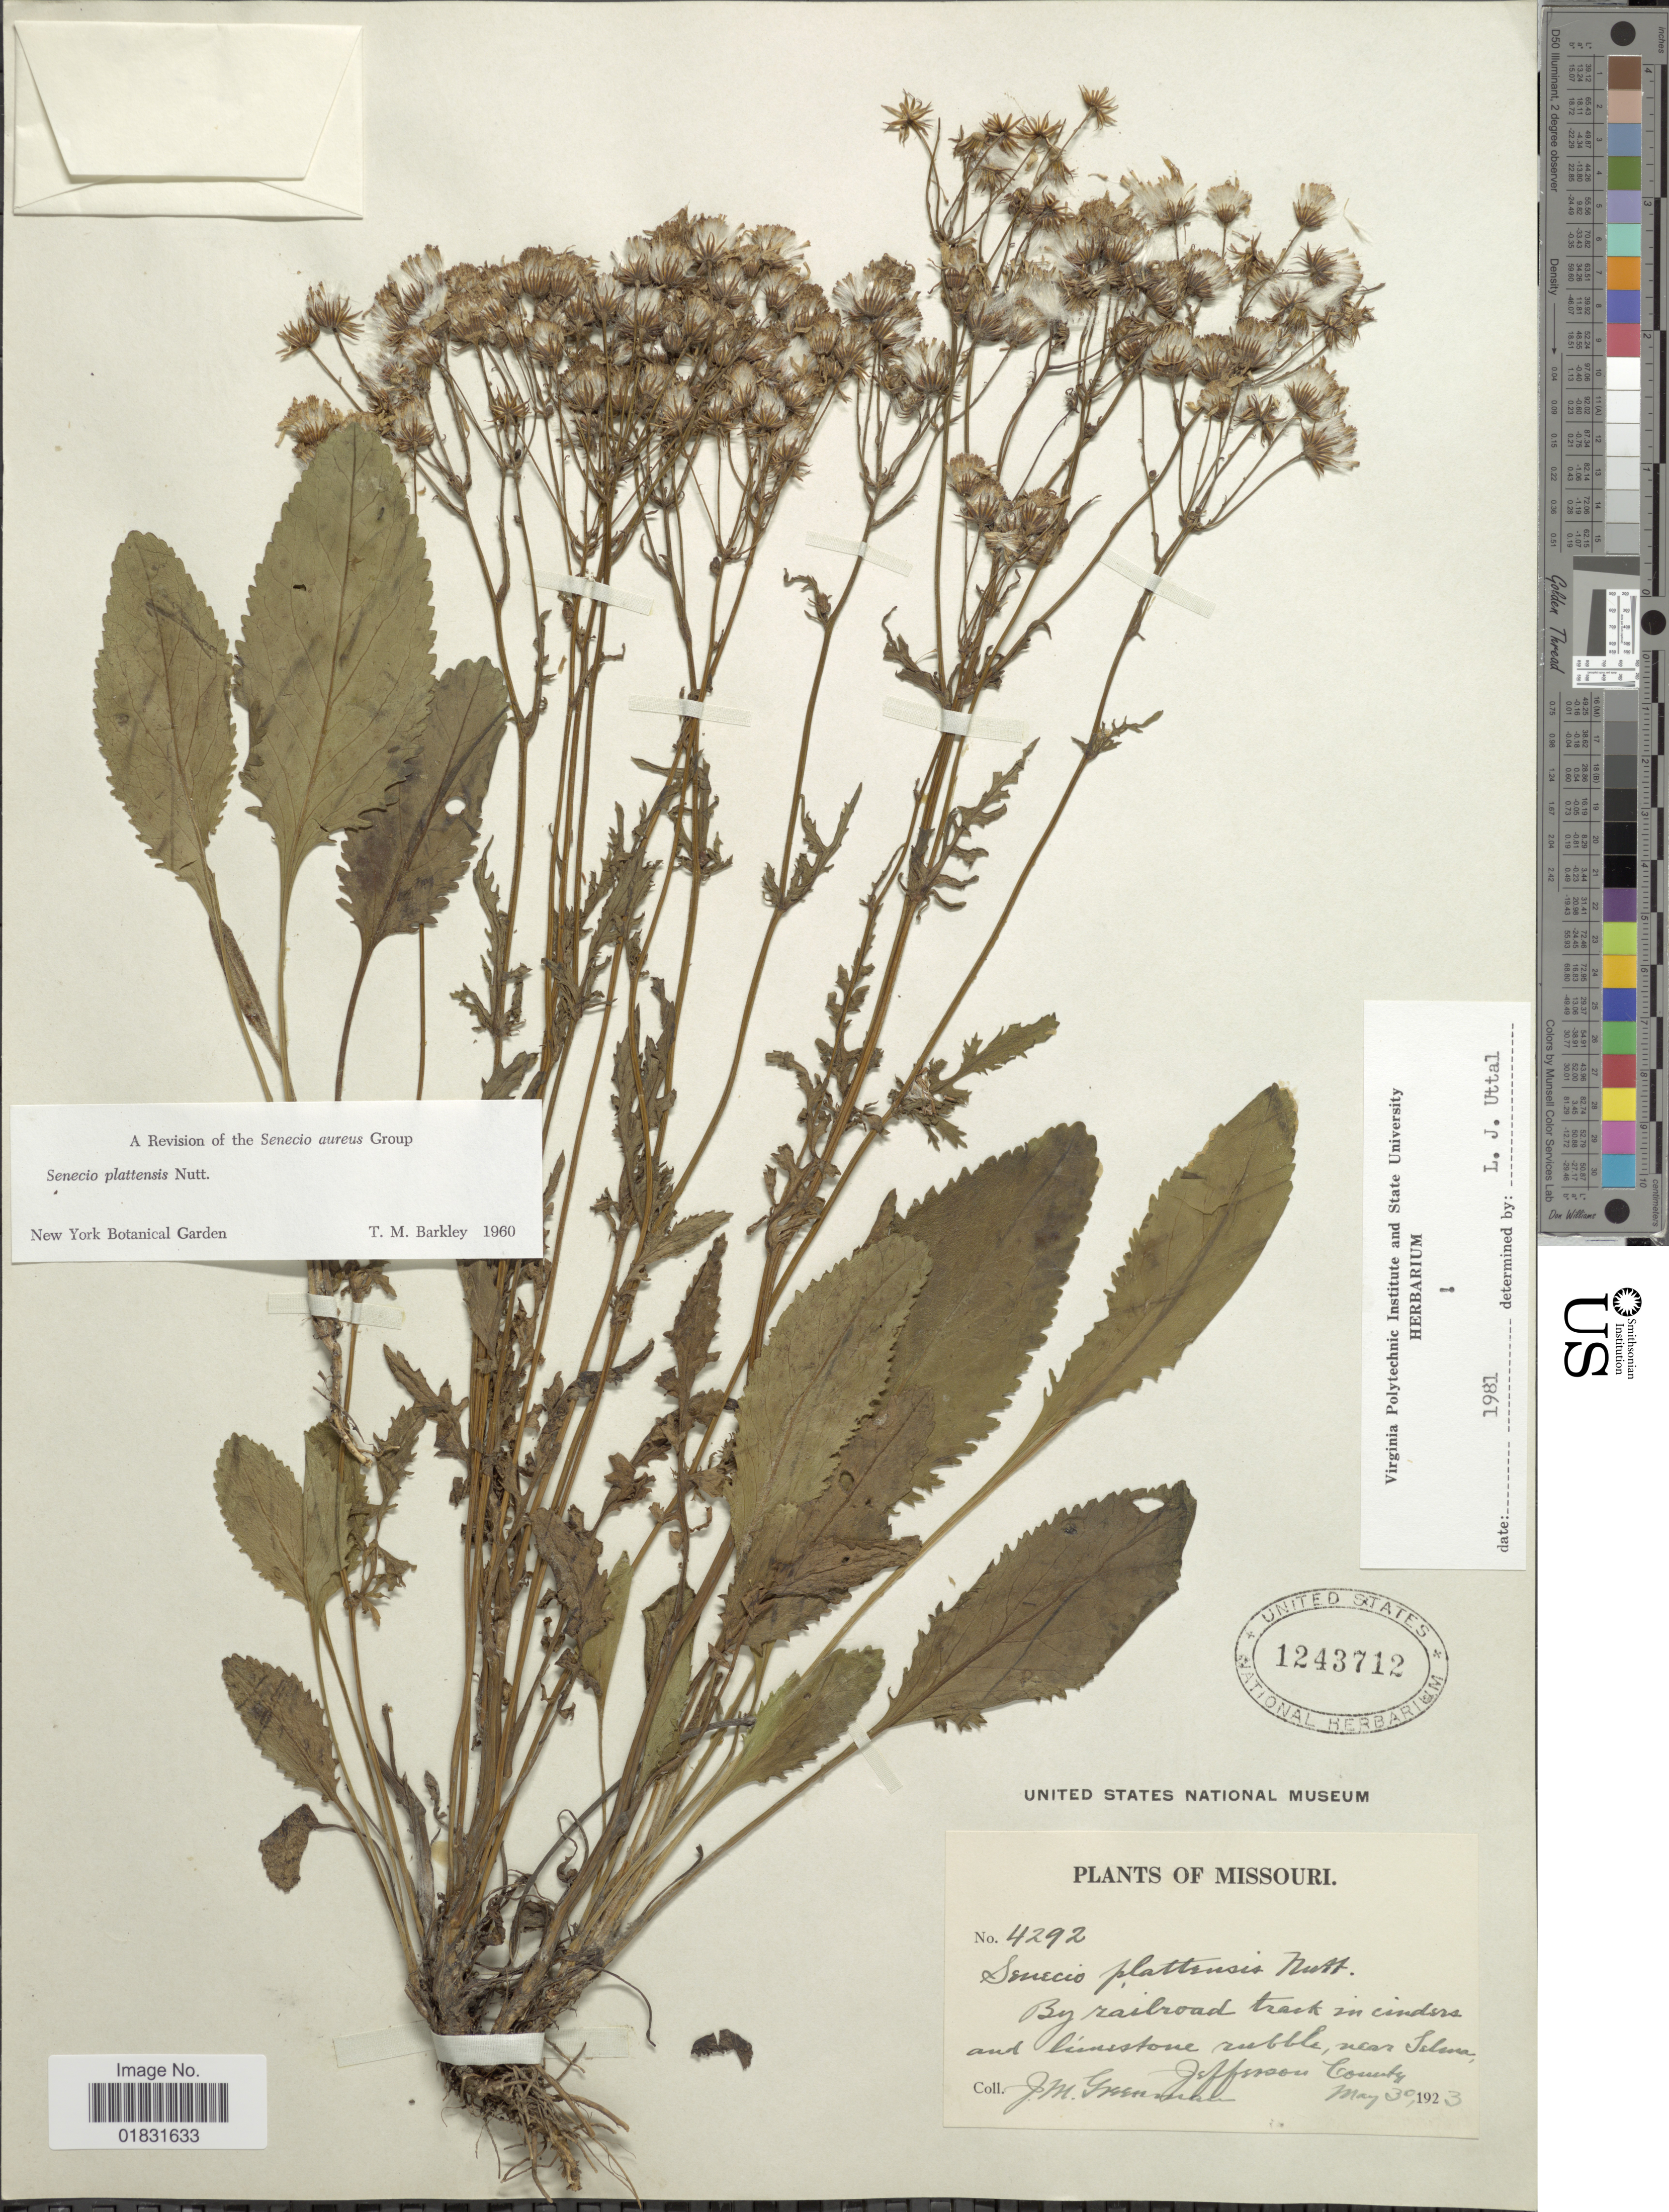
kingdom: Plantae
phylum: Tracheophyta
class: Magnoliopsida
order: Asterales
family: Asteraceae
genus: Packera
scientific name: Packera plattensis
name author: W.A. Weber & Á. Löve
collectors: J. M. Greenman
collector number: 4292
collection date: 1923-05-30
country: United States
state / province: Missouri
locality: By railroad track in cinders and limestone rubble, near Selma, Jefferson County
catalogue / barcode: US 1243712